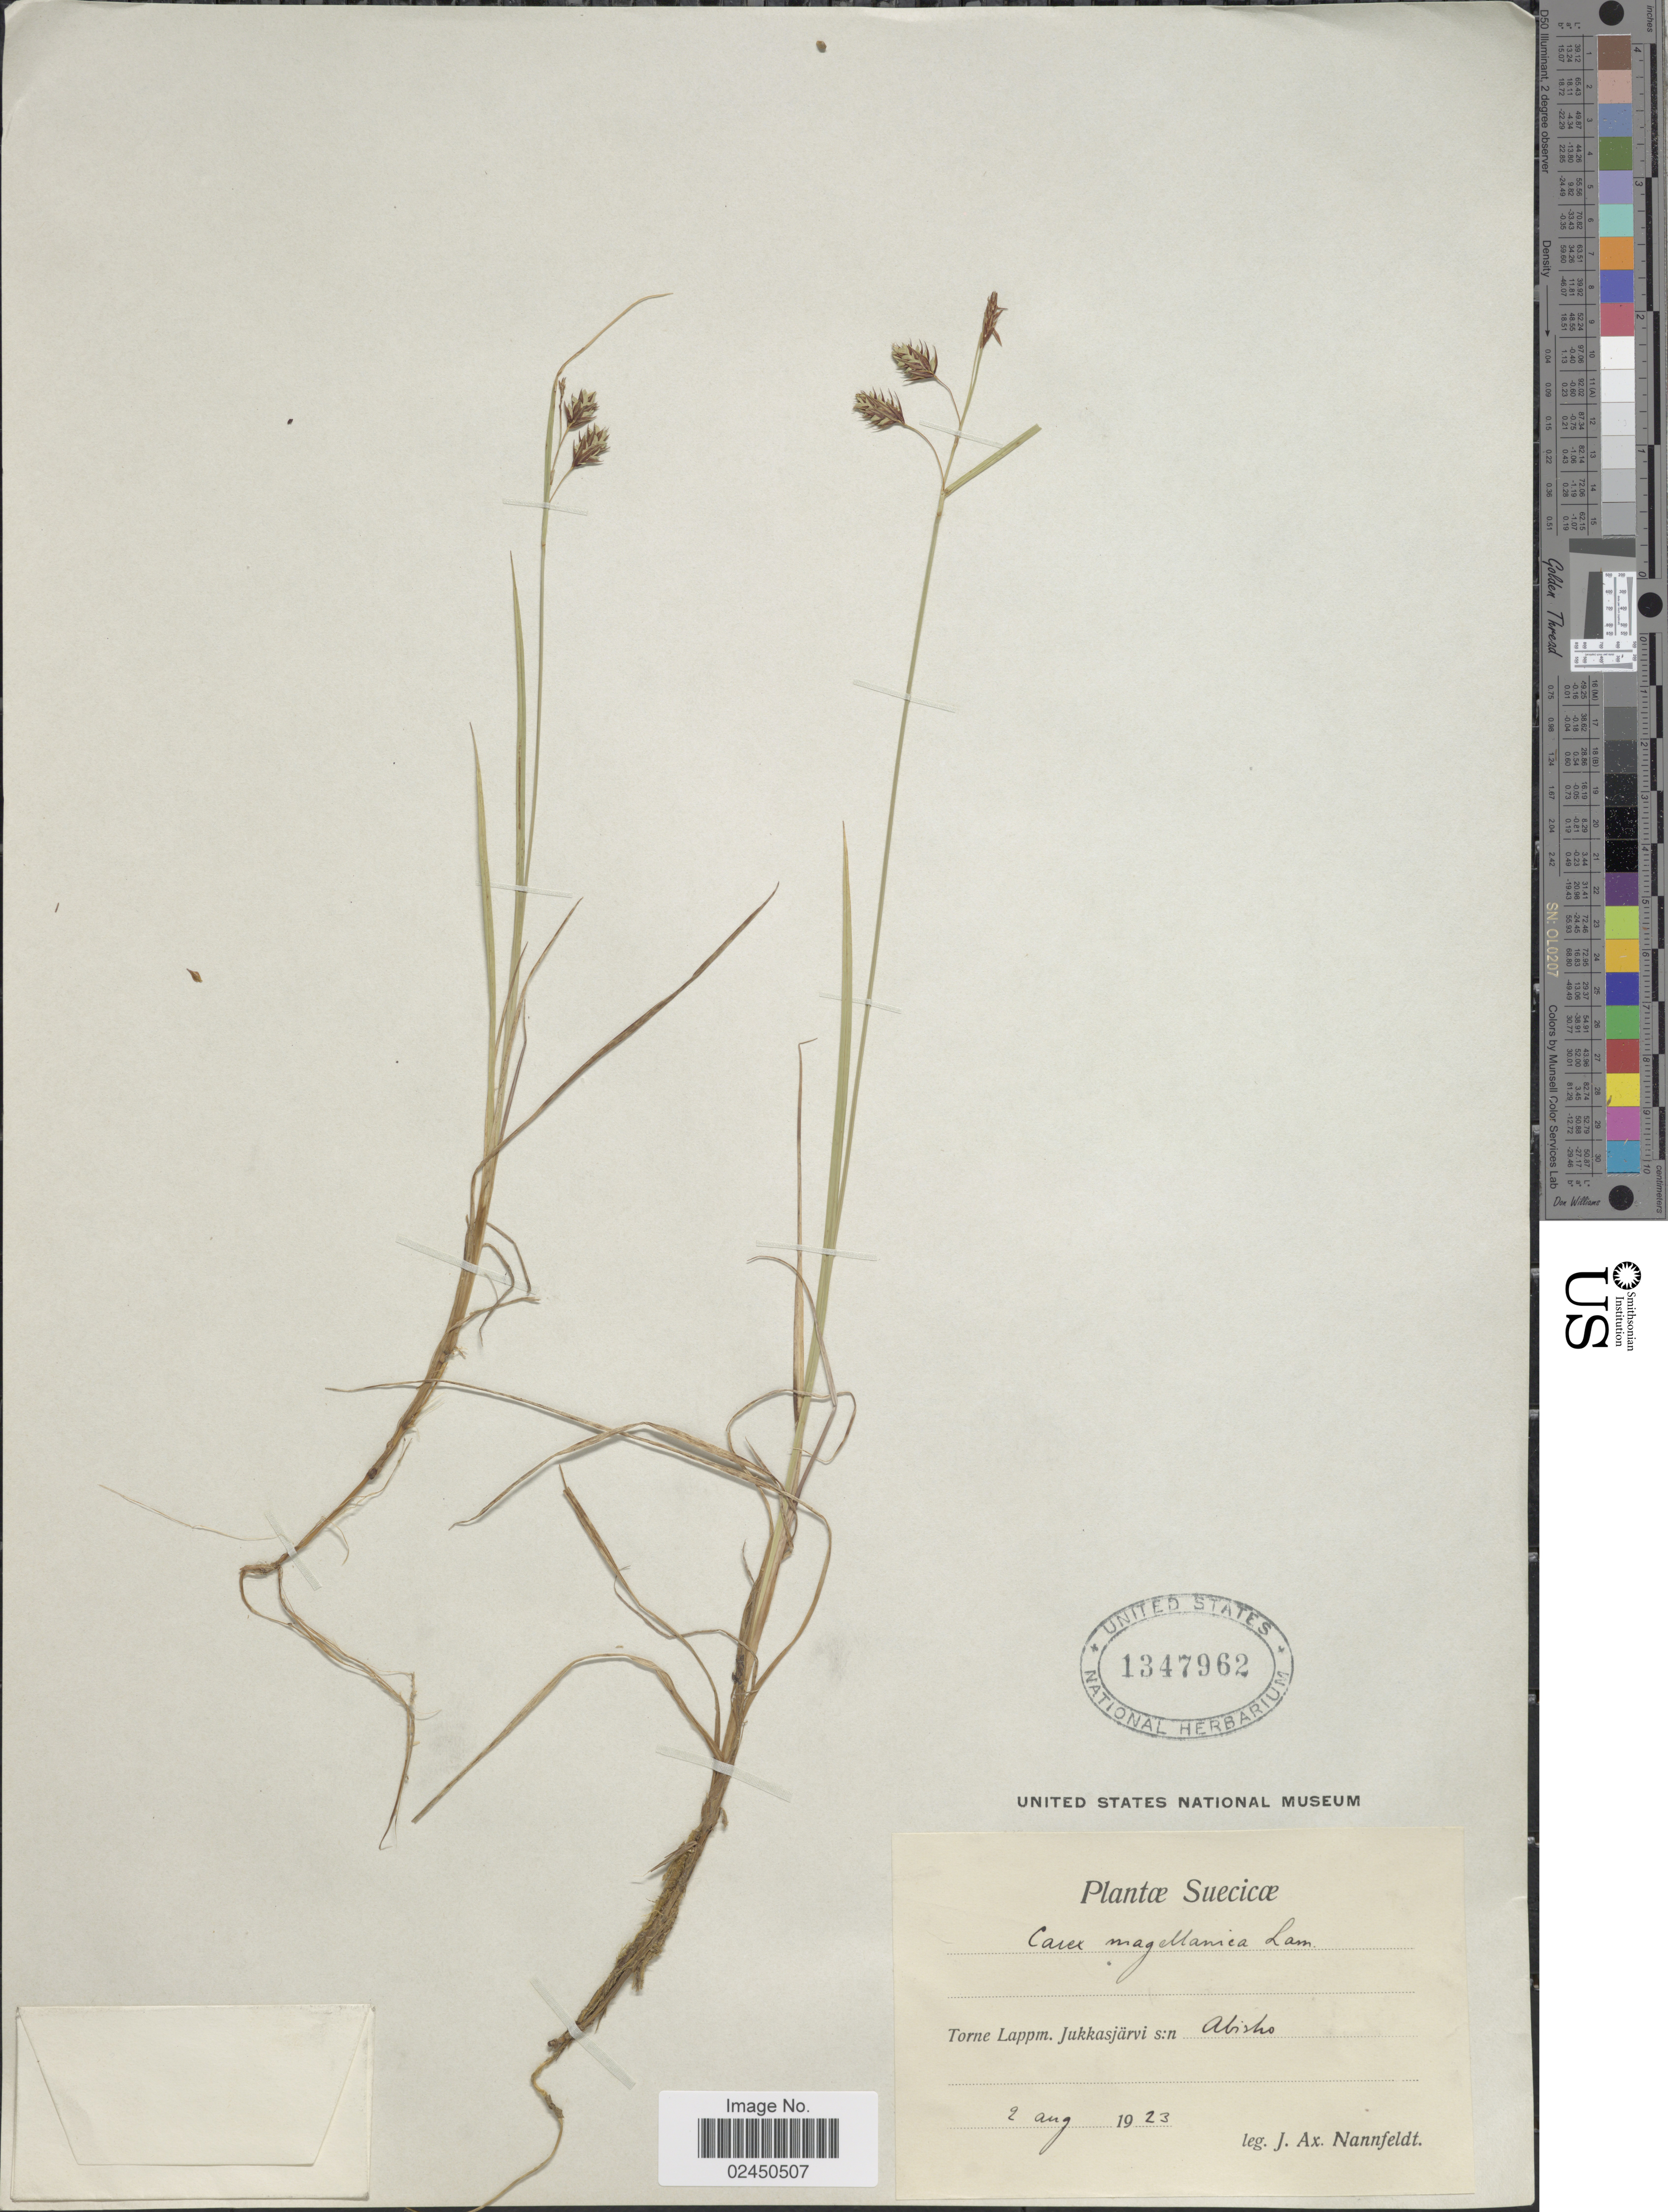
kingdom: Plantae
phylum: Tracheophyta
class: Liliopsida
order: Poales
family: Cyperaceae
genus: Carex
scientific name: Carex magellanica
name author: Lam.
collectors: J. Nannfeldt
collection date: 1923-08-02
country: Sweden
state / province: Norrbotten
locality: Suecicae. Torne Lappm. Jukkasjarvi s:n Abisko.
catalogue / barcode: US 1347962